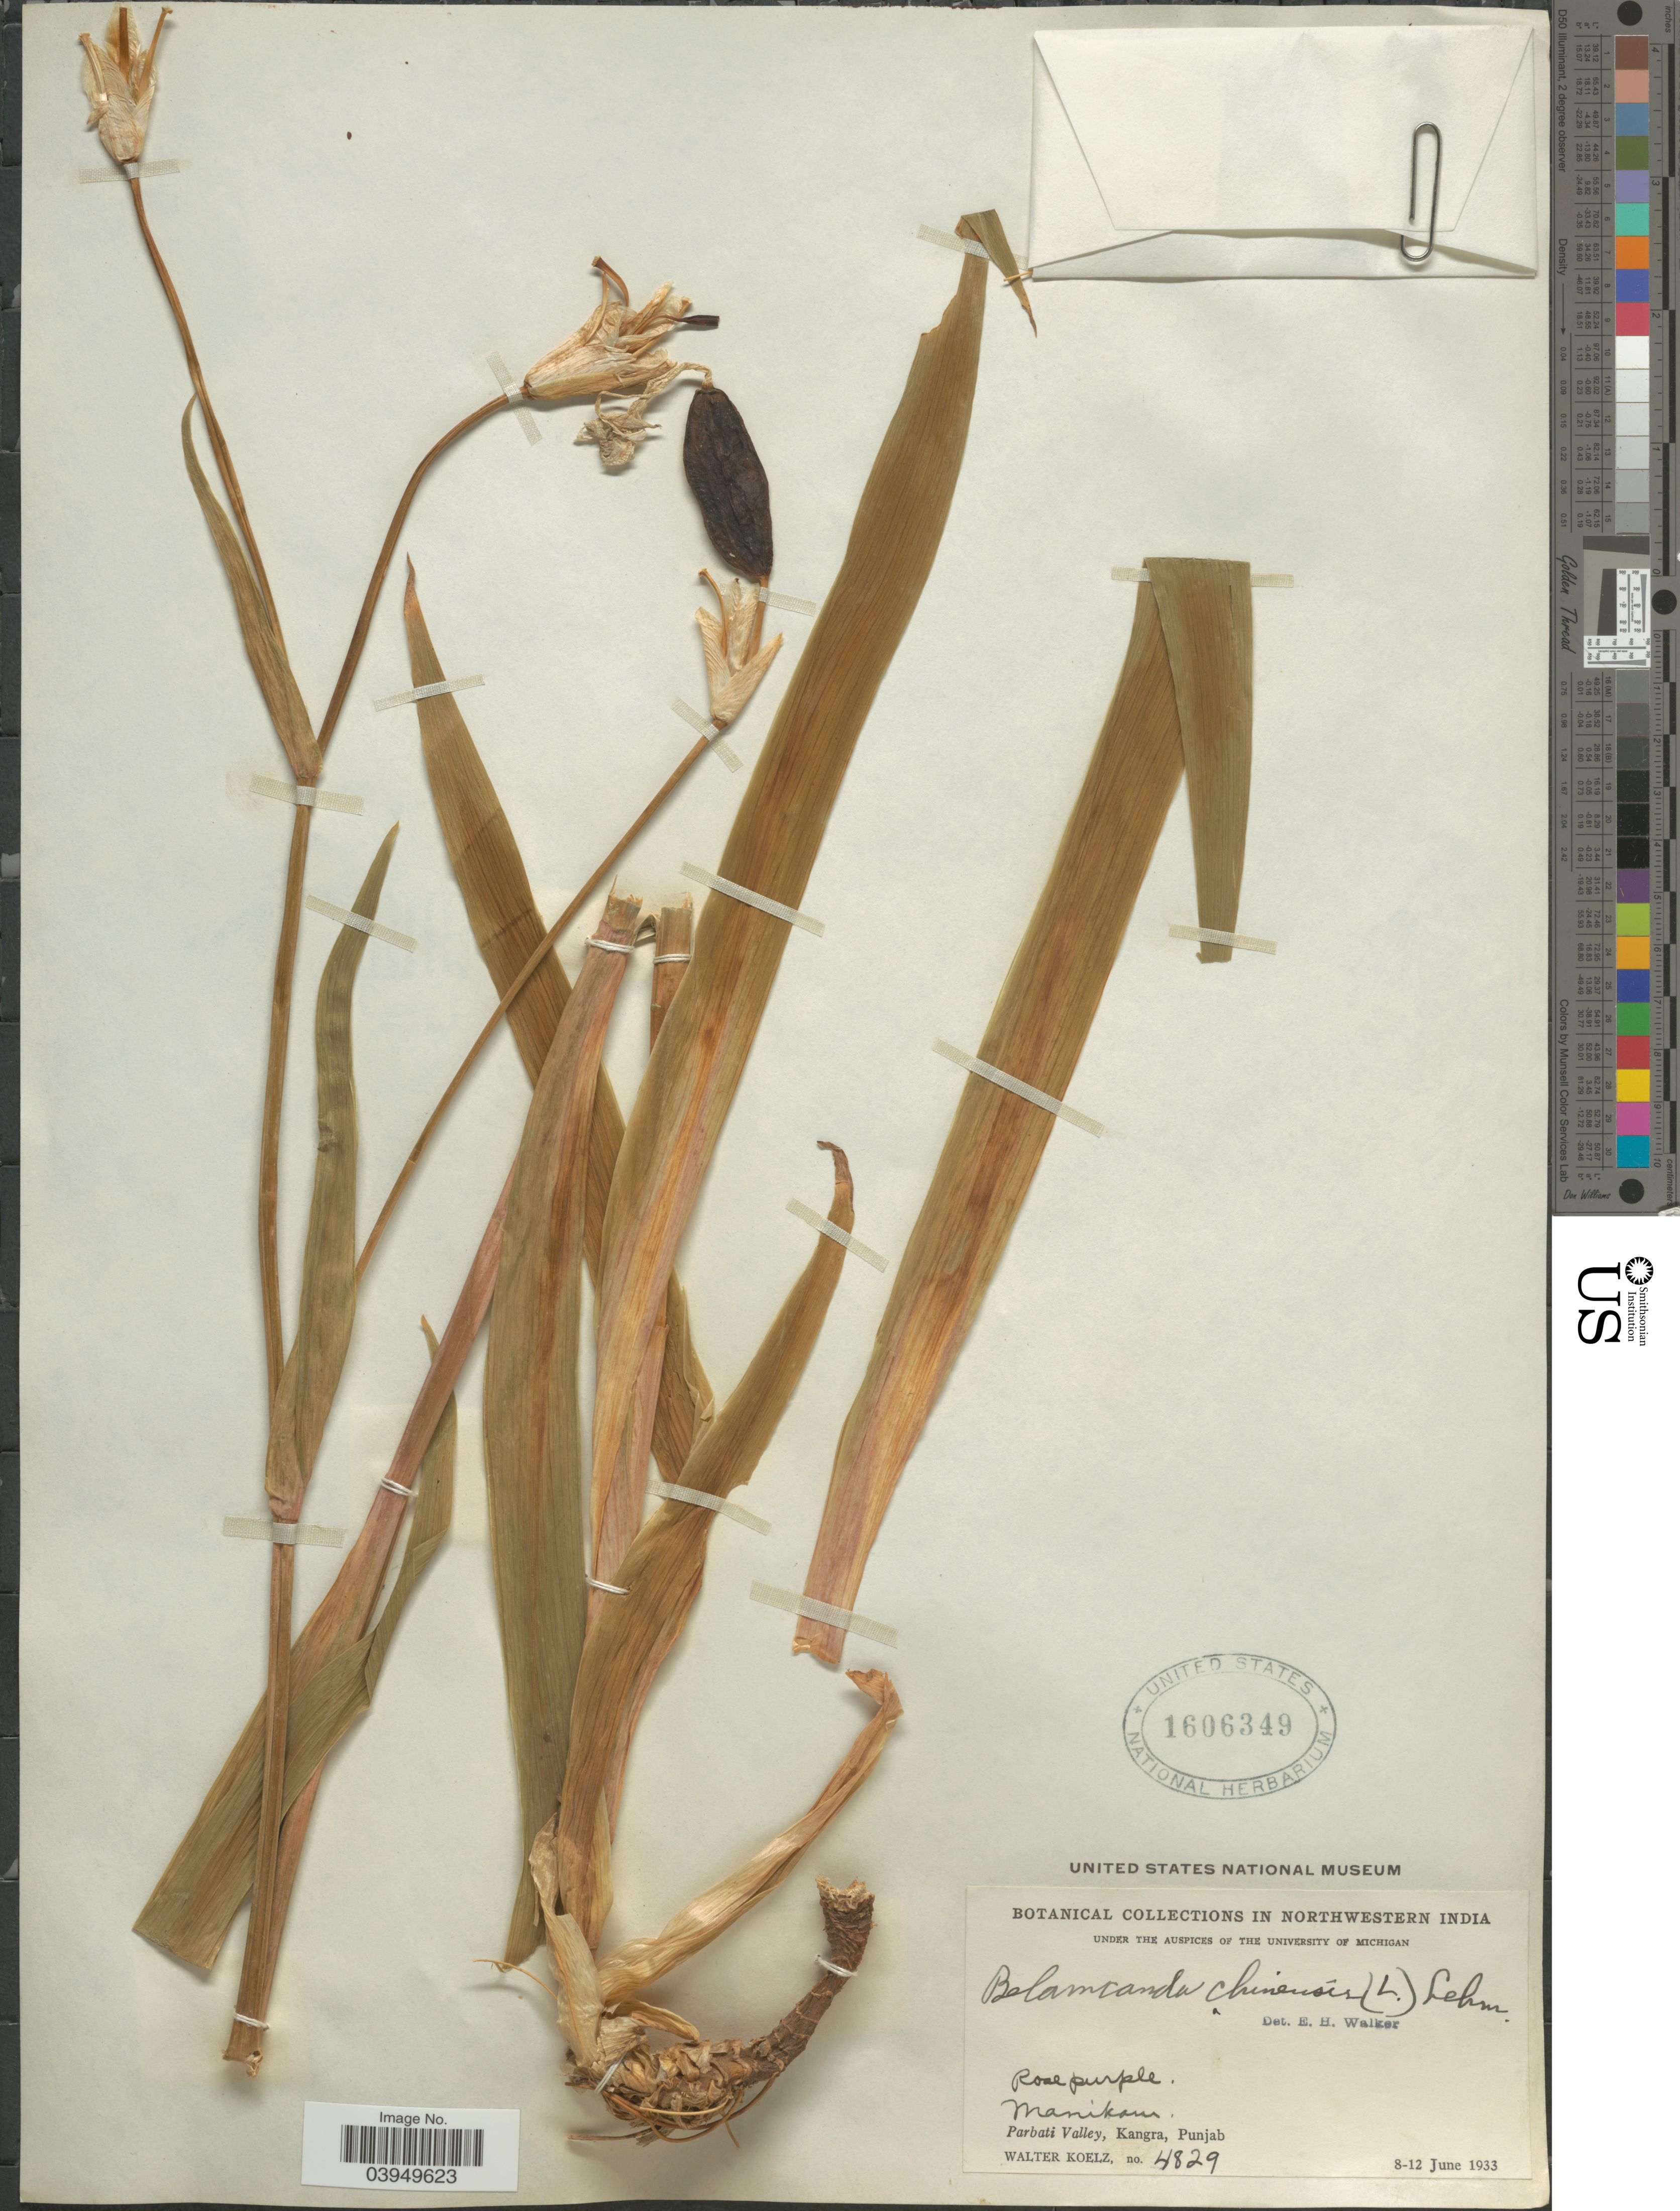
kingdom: Plantae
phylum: Tracheophyta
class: Liliopsida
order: Asparagales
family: Iridaceae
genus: Iris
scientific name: Iris domestica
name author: (L.) Goldblatt & Mabb.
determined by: Strong, Mark T., (BOT), Smithsonian Institution - National Museum of Natural History (UNITED STATES)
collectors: W. N. Koelz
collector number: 4829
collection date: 1933-06-08/1933-06-12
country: India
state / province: Punjab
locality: Northwestern India. Manikam. Parbati Valley, Kangra.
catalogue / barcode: US 1606349